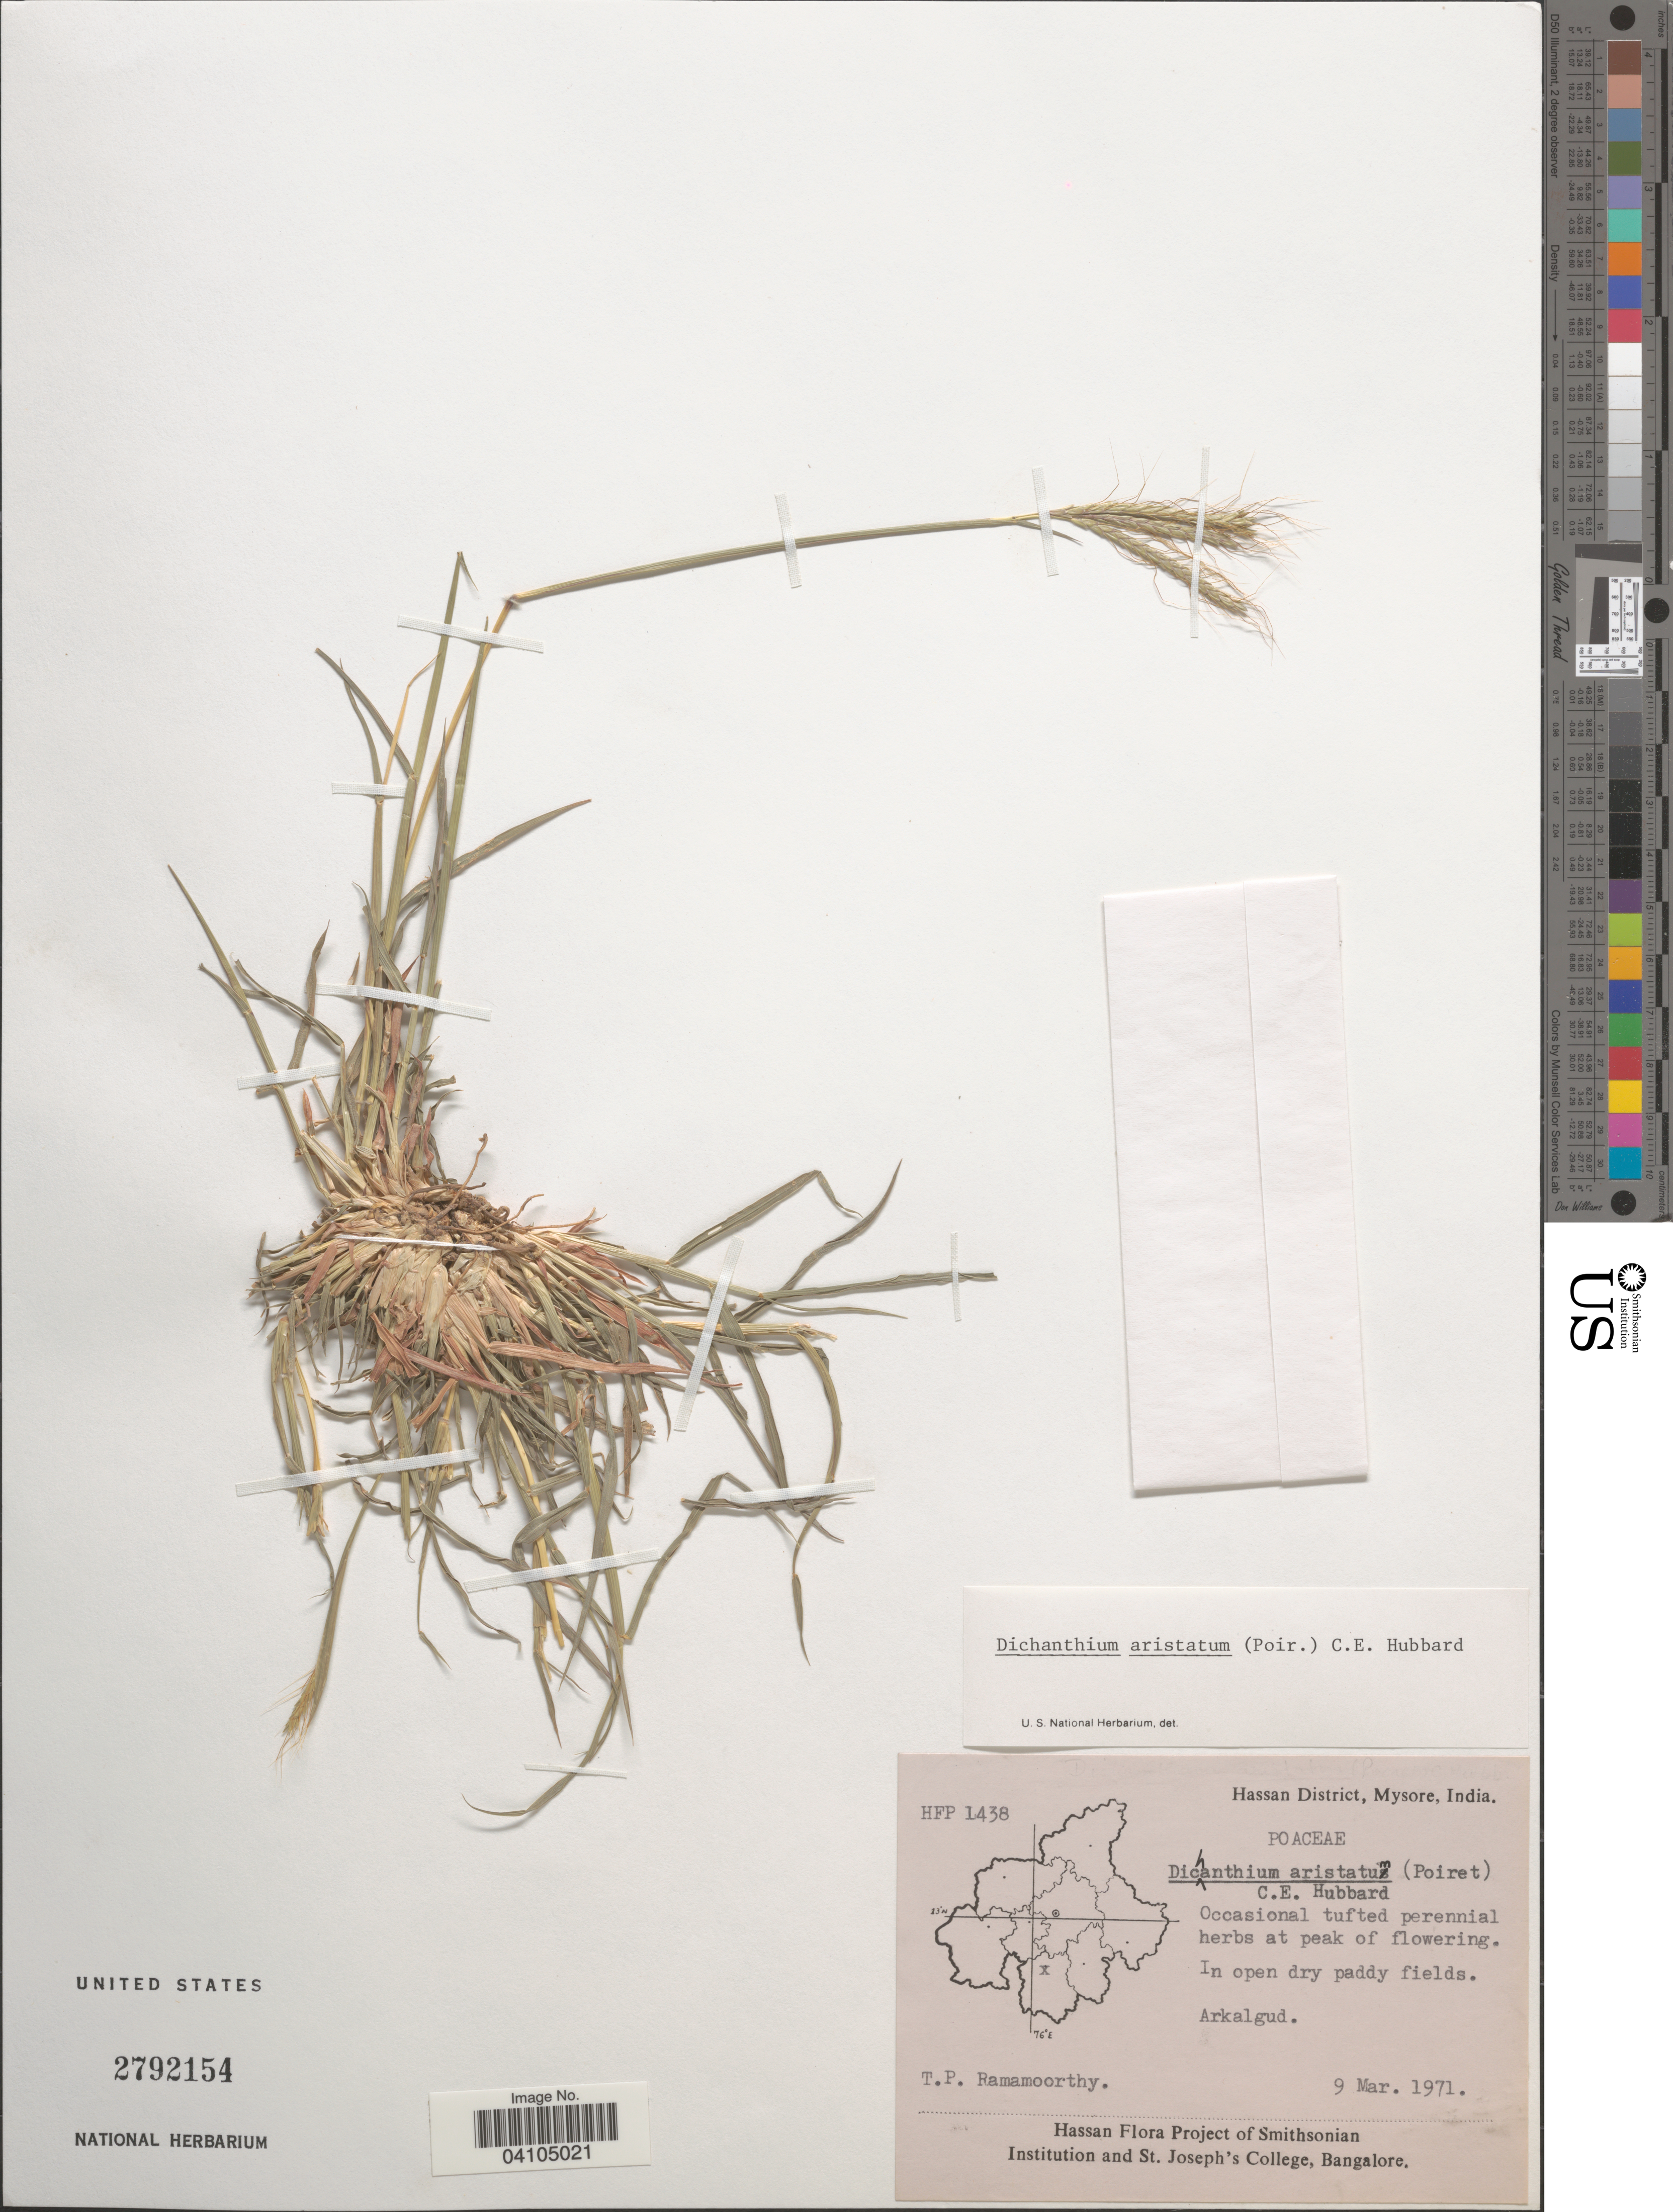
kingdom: Plantae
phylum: Tracheophyta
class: Liliopsida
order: Poales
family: Poaceae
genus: Dichanthium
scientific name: Dichanthium aristatum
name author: (Poir.) C.E. Hubb.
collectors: T. P. Ramamoorthy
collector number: HFP 1438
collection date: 1971-03-09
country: India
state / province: Karnataka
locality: Hassan District, Mysore. Arkalgud.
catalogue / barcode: US 2792154